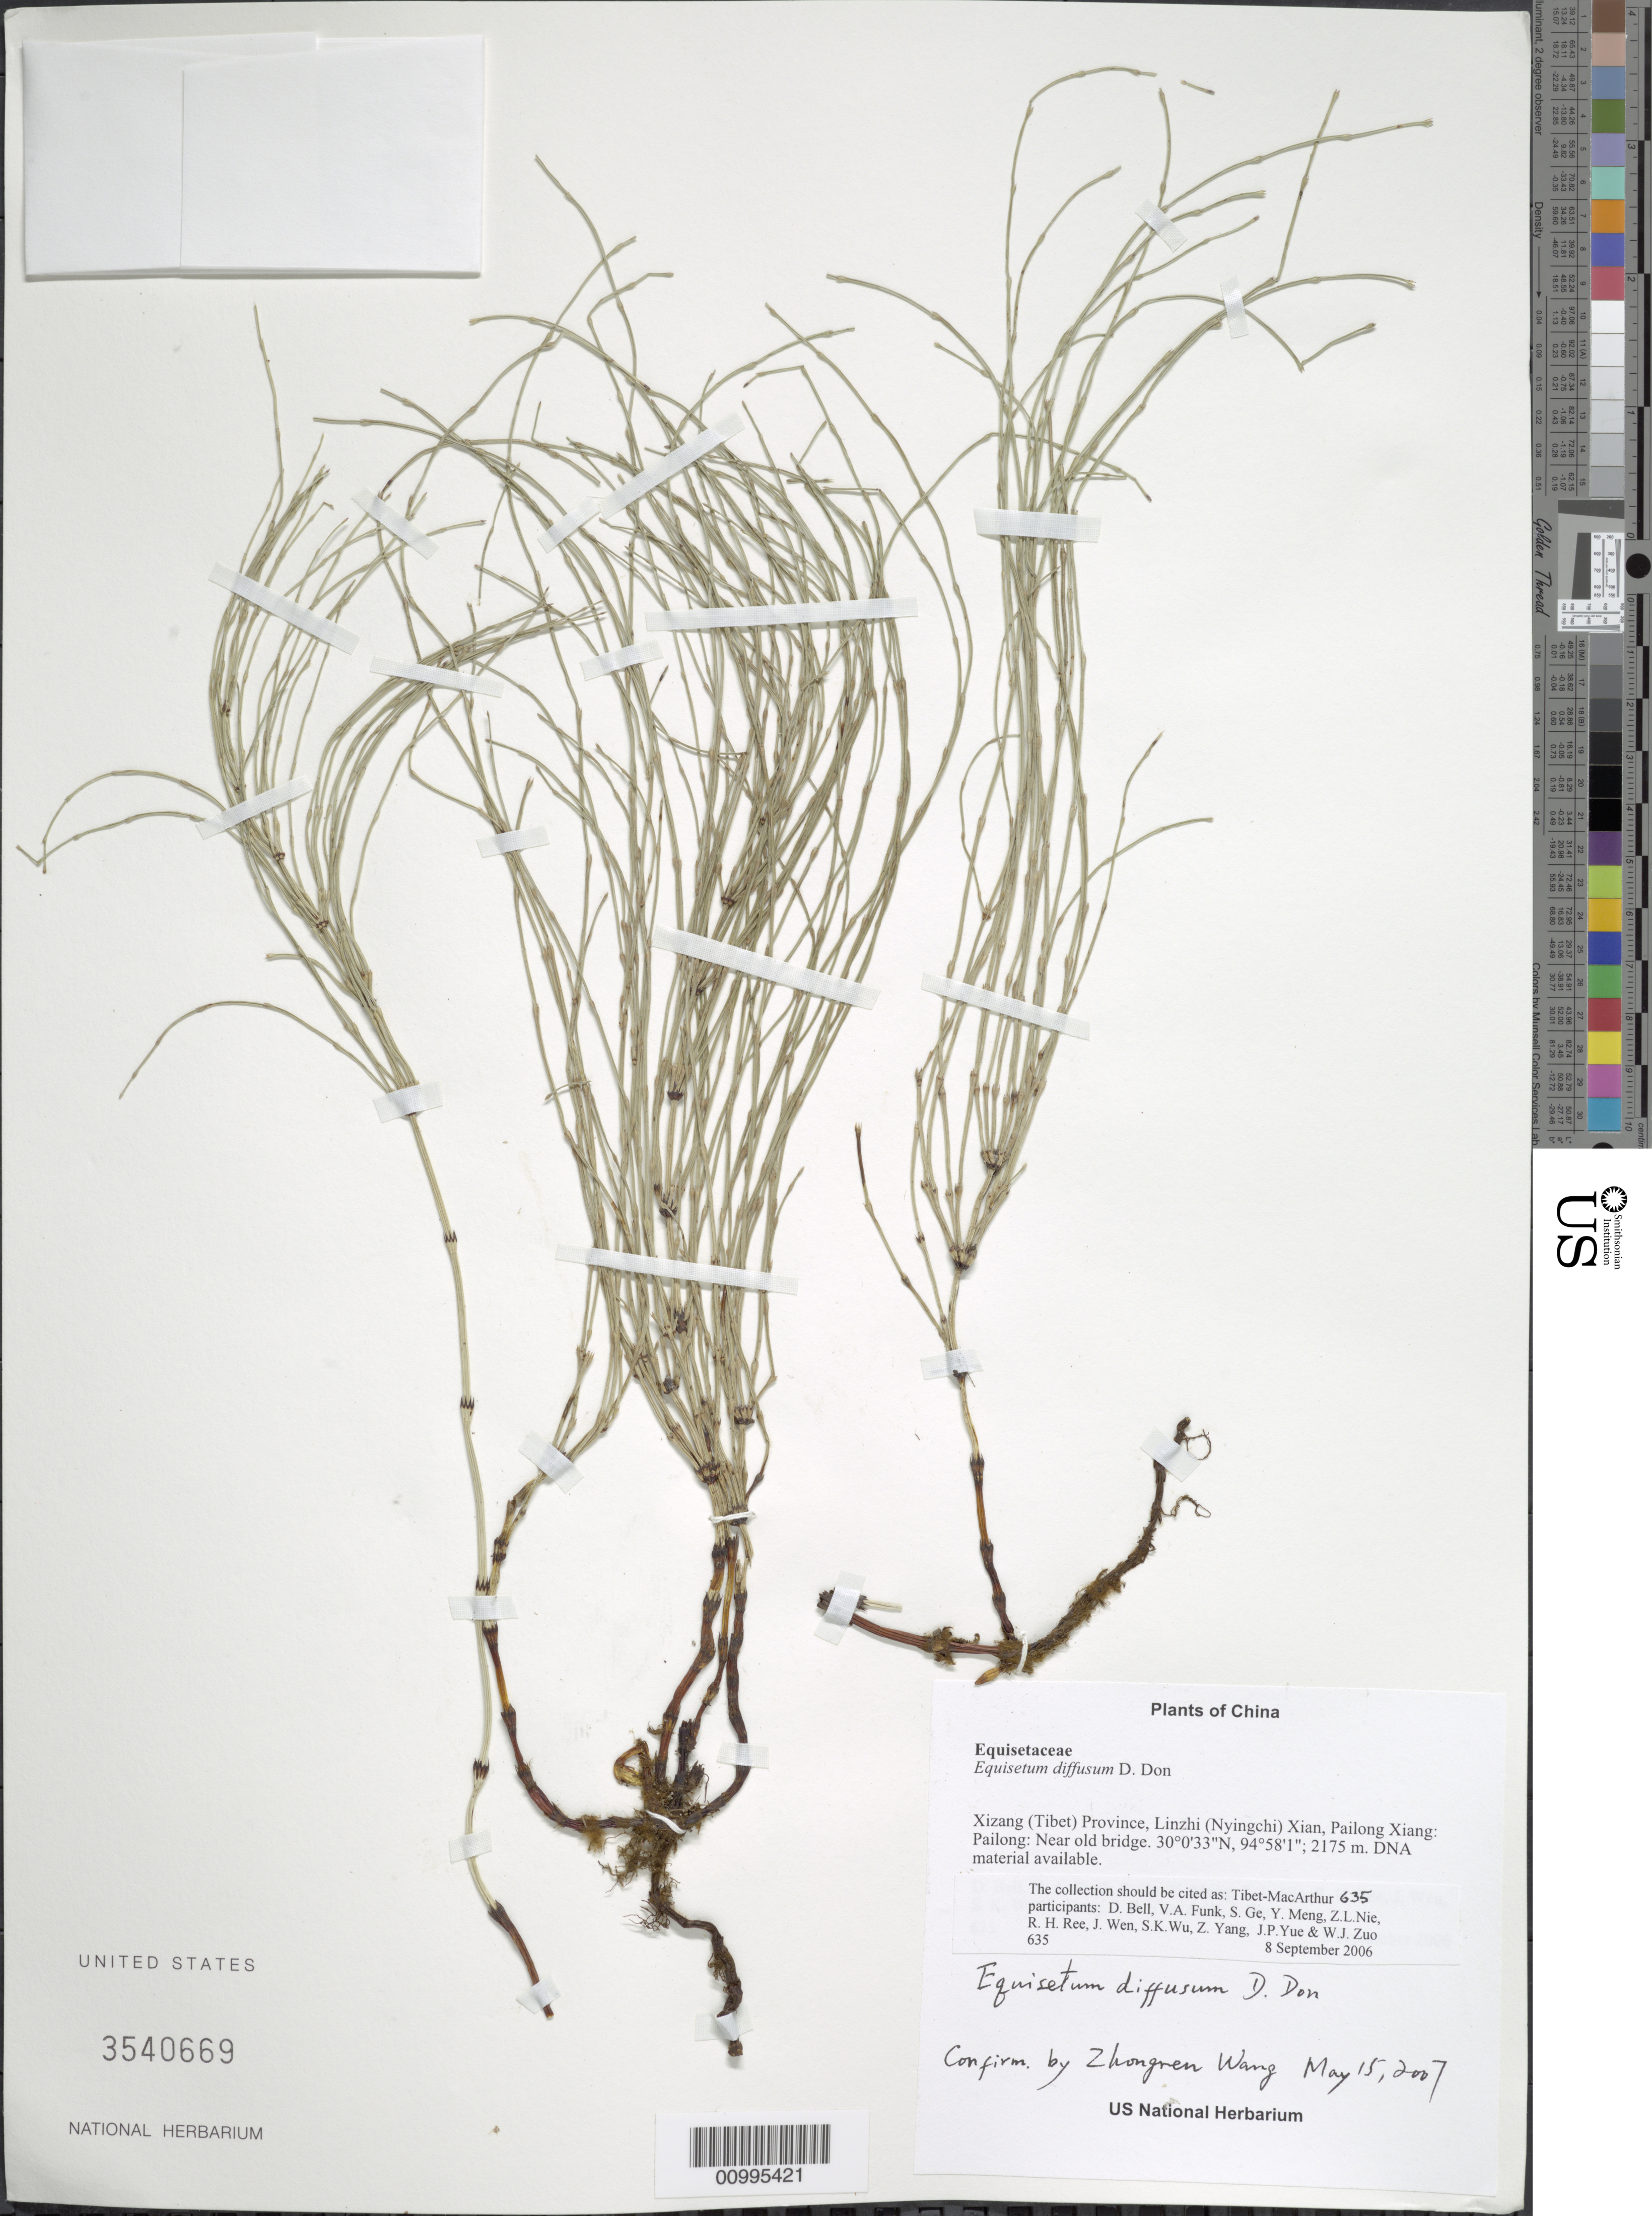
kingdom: Plantae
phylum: Tracheophyta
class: Polypodiopsida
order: Equisetales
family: Equisetaceae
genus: Equisetum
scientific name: Equisetum diffusum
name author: D. Don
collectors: Tibet-MacArthur, D. A. Bell, V. Funk, S. Ge, Y. Meng, Z. Nie, R. Ree, J. Wen, S. K. Wu, Z. Yang, J. Yue & W. Zuo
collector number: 635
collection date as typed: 08 Sep 2006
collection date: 2006-09-08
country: China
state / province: Xizang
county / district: Linzhi (Nyingchi) Xian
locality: Pailong Xiang: Pailong. Near old bridge.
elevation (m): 2175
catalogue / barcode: US 3540669